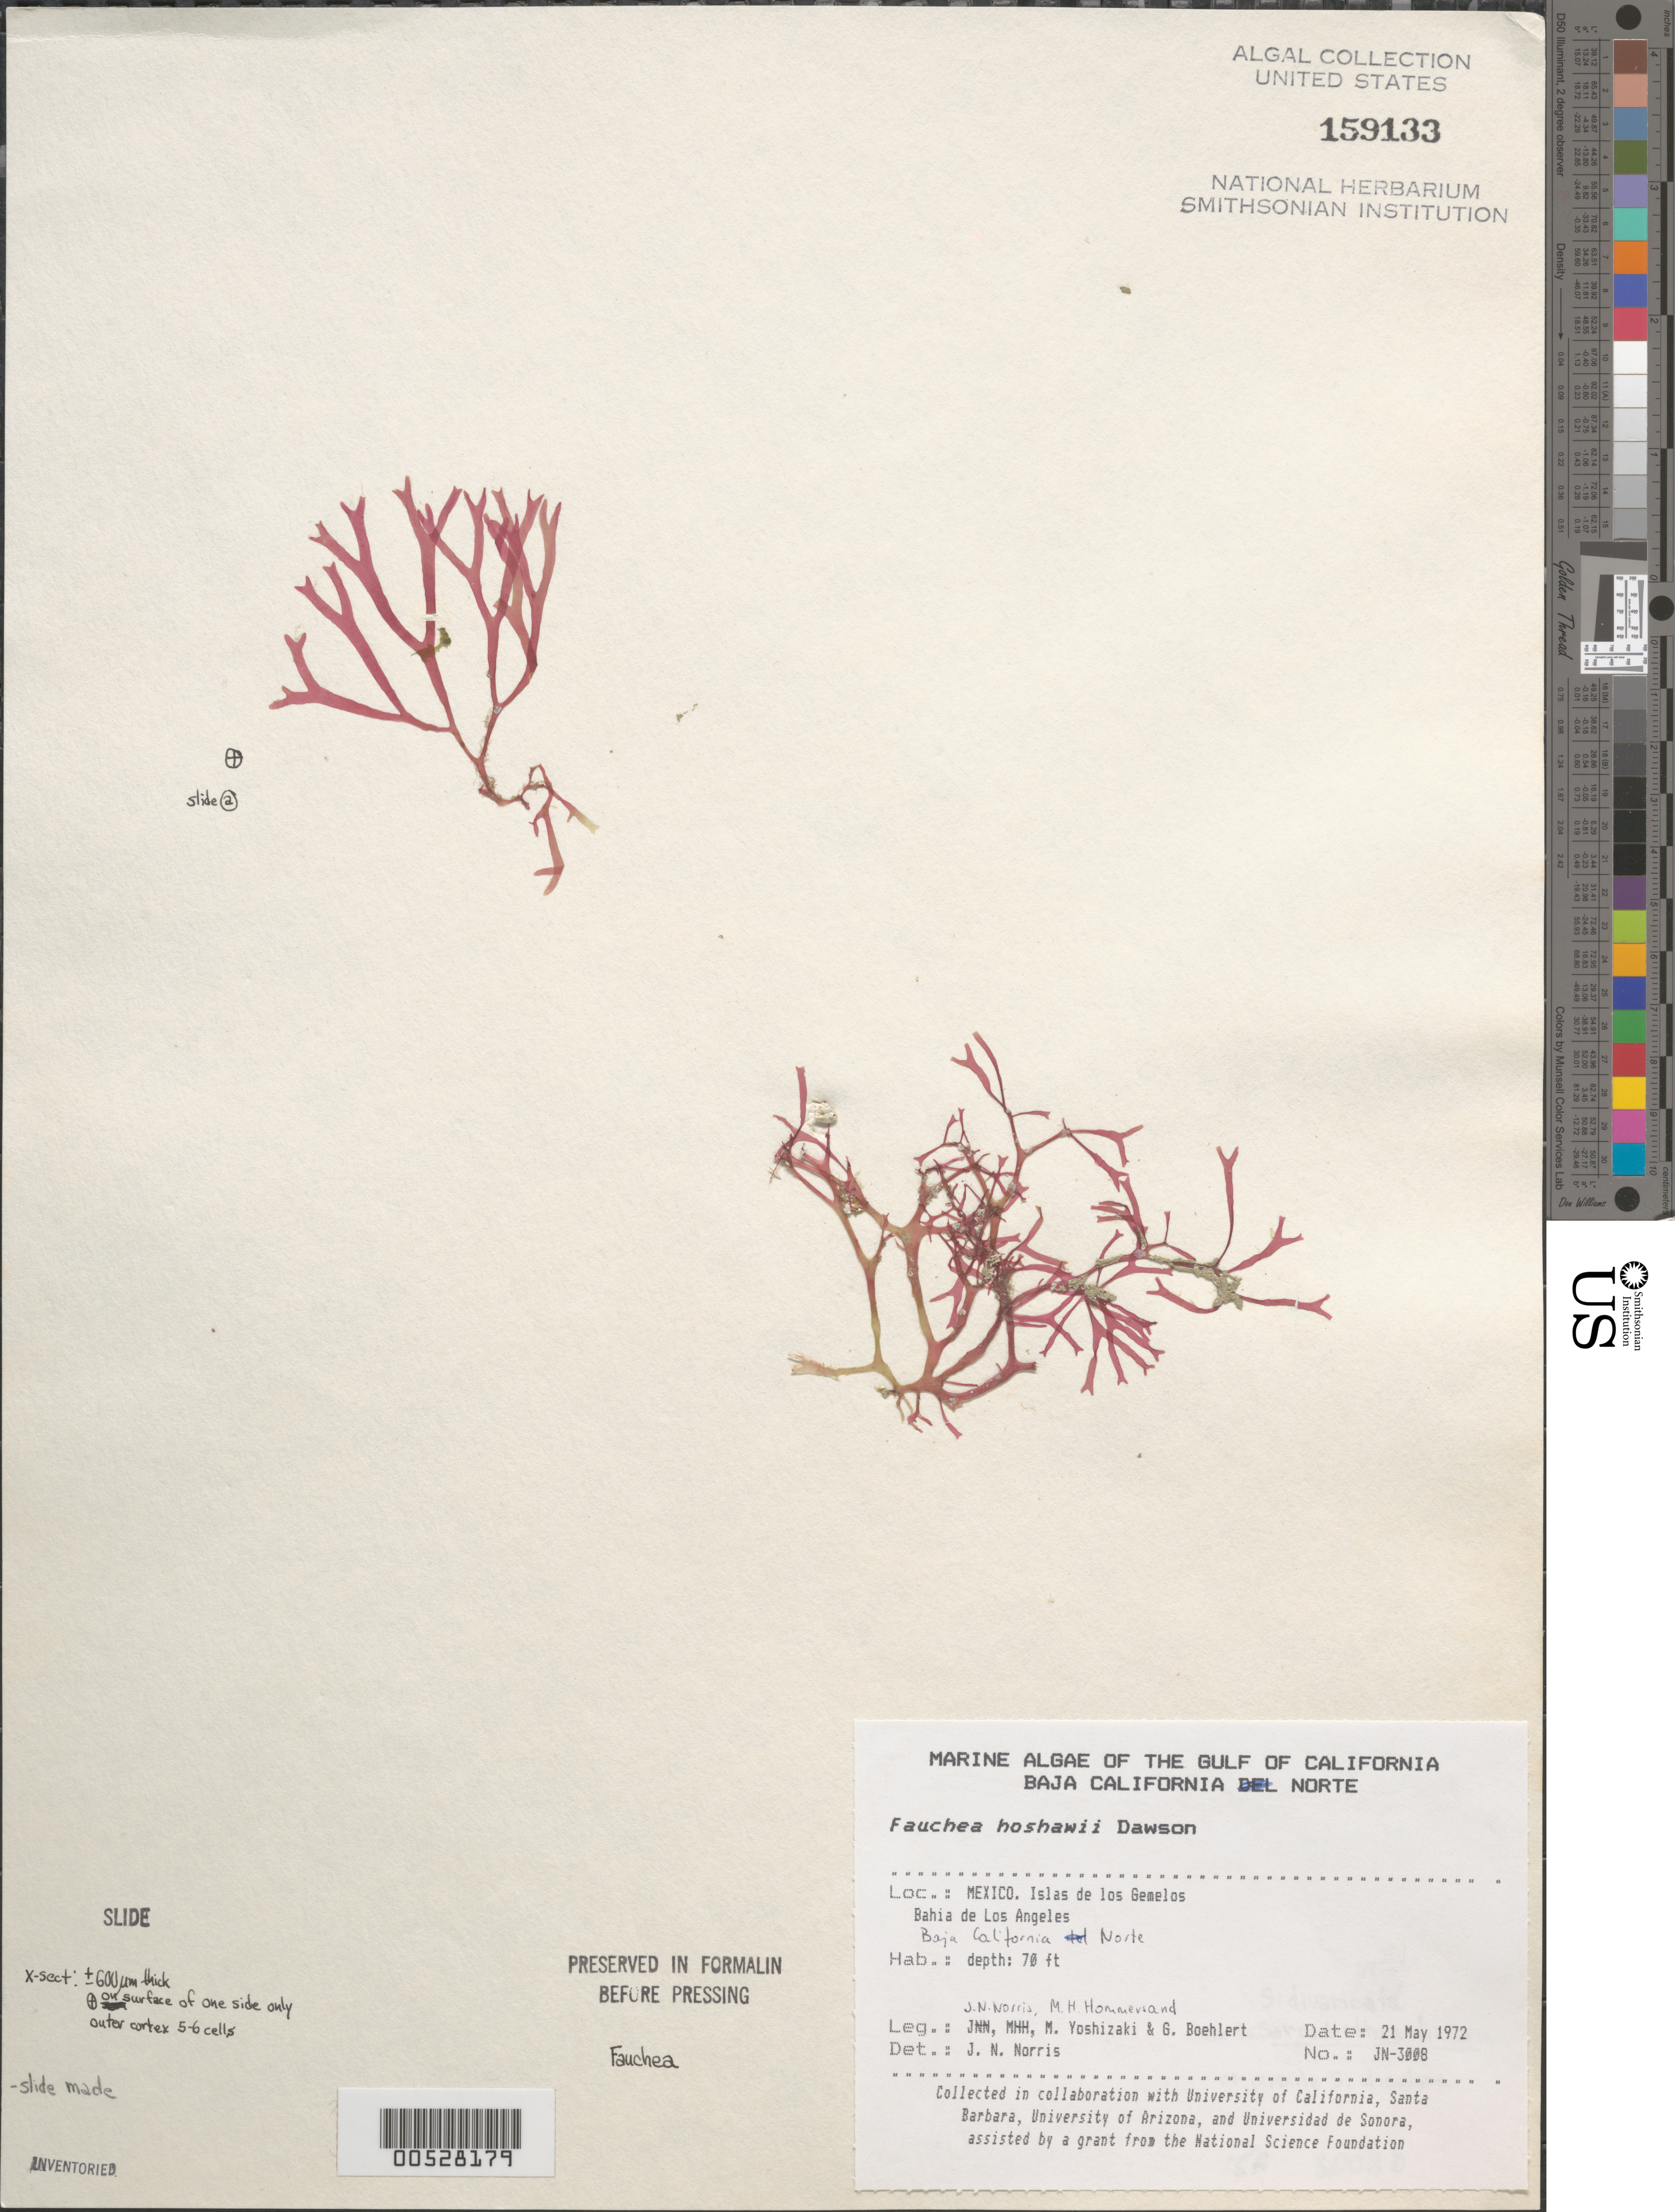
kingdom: Plantae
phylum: Rhodophyta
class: Florideophyceae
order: Rhodymeniales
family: Faucheaceae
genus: Gloiocladia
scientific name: Gloiocladia hoshawii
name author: (E.Y. Dawson) J.N. Norris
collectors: J. N. Norris, M. H. Hommersand, M. Yoshizaki & G. Boehlert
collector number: JN-3008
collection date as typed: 21 May 1972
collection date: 1972-05-21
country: Mexico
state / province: Baja California Norte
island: Isla de Los Gemelitos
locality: Bahia de los Angeles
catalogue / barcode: US 159133